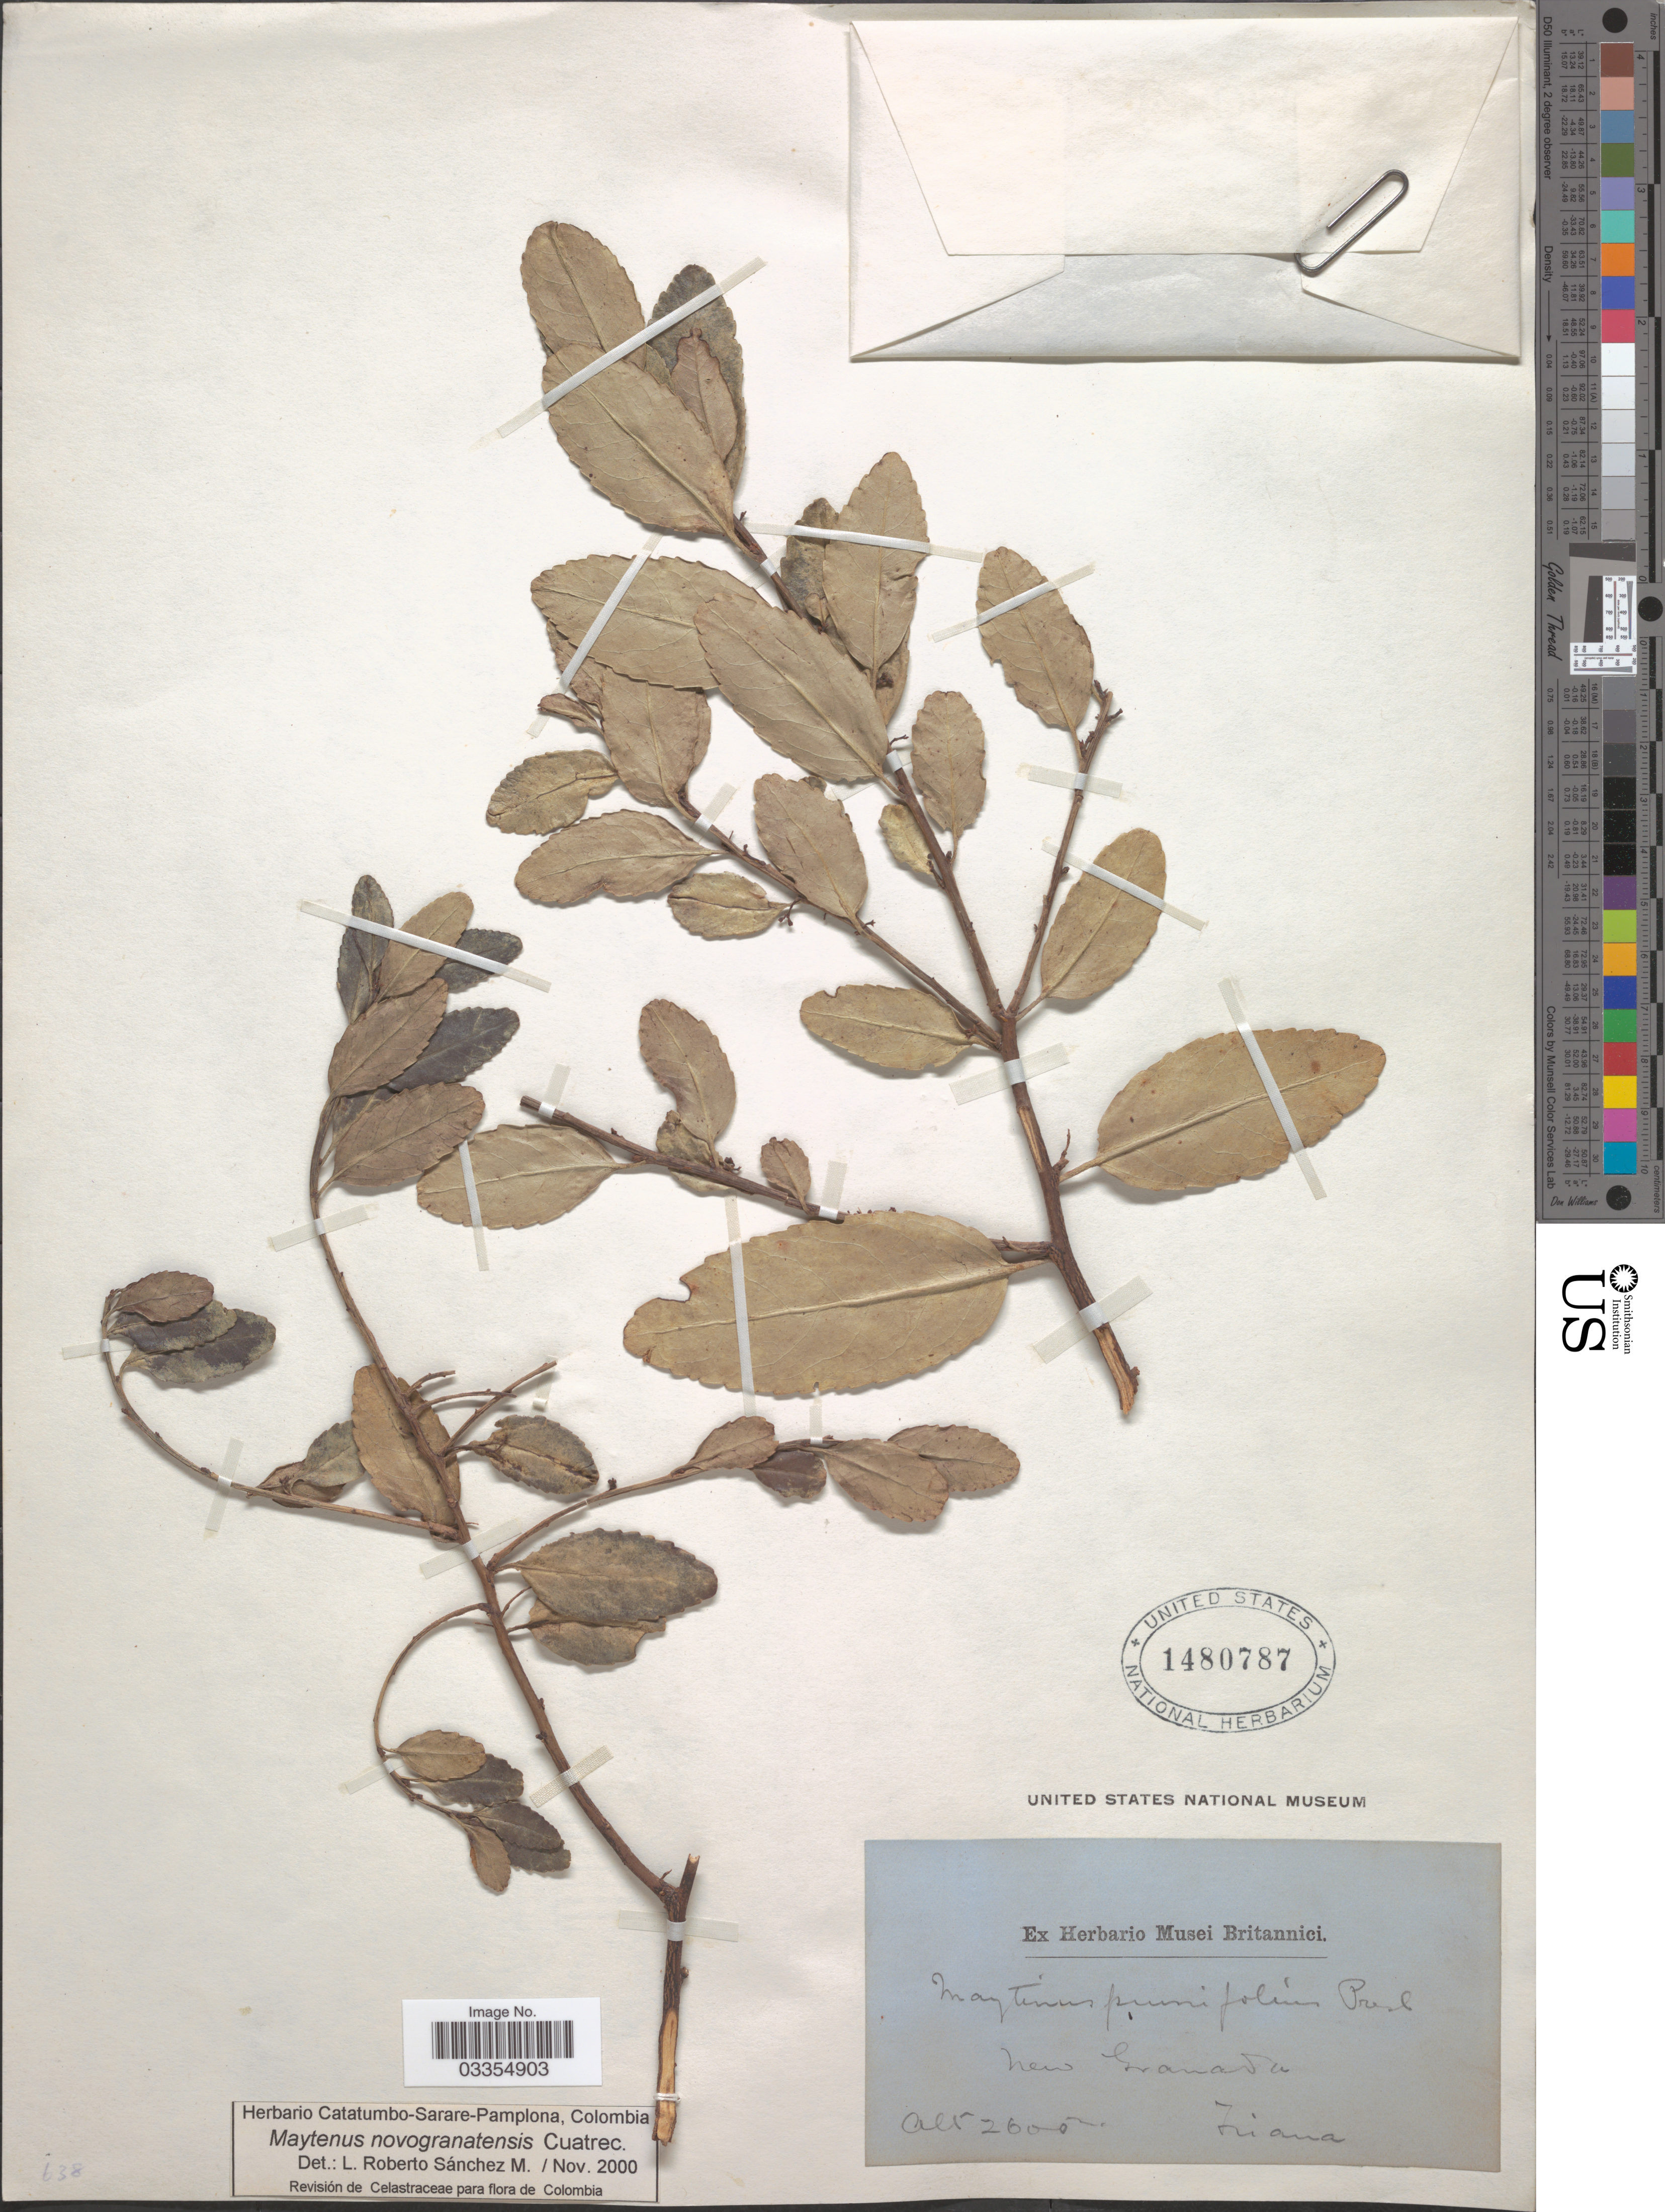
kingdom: Plantae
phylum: Tracheophyta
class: Magnoliopsida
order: Celastrales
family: Celastraceae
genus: Maytenus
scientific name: Maytenus novogranatensis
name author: Cuatrec.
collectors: Triana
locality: New Granada.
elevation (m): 2600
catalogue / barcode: US 1480787